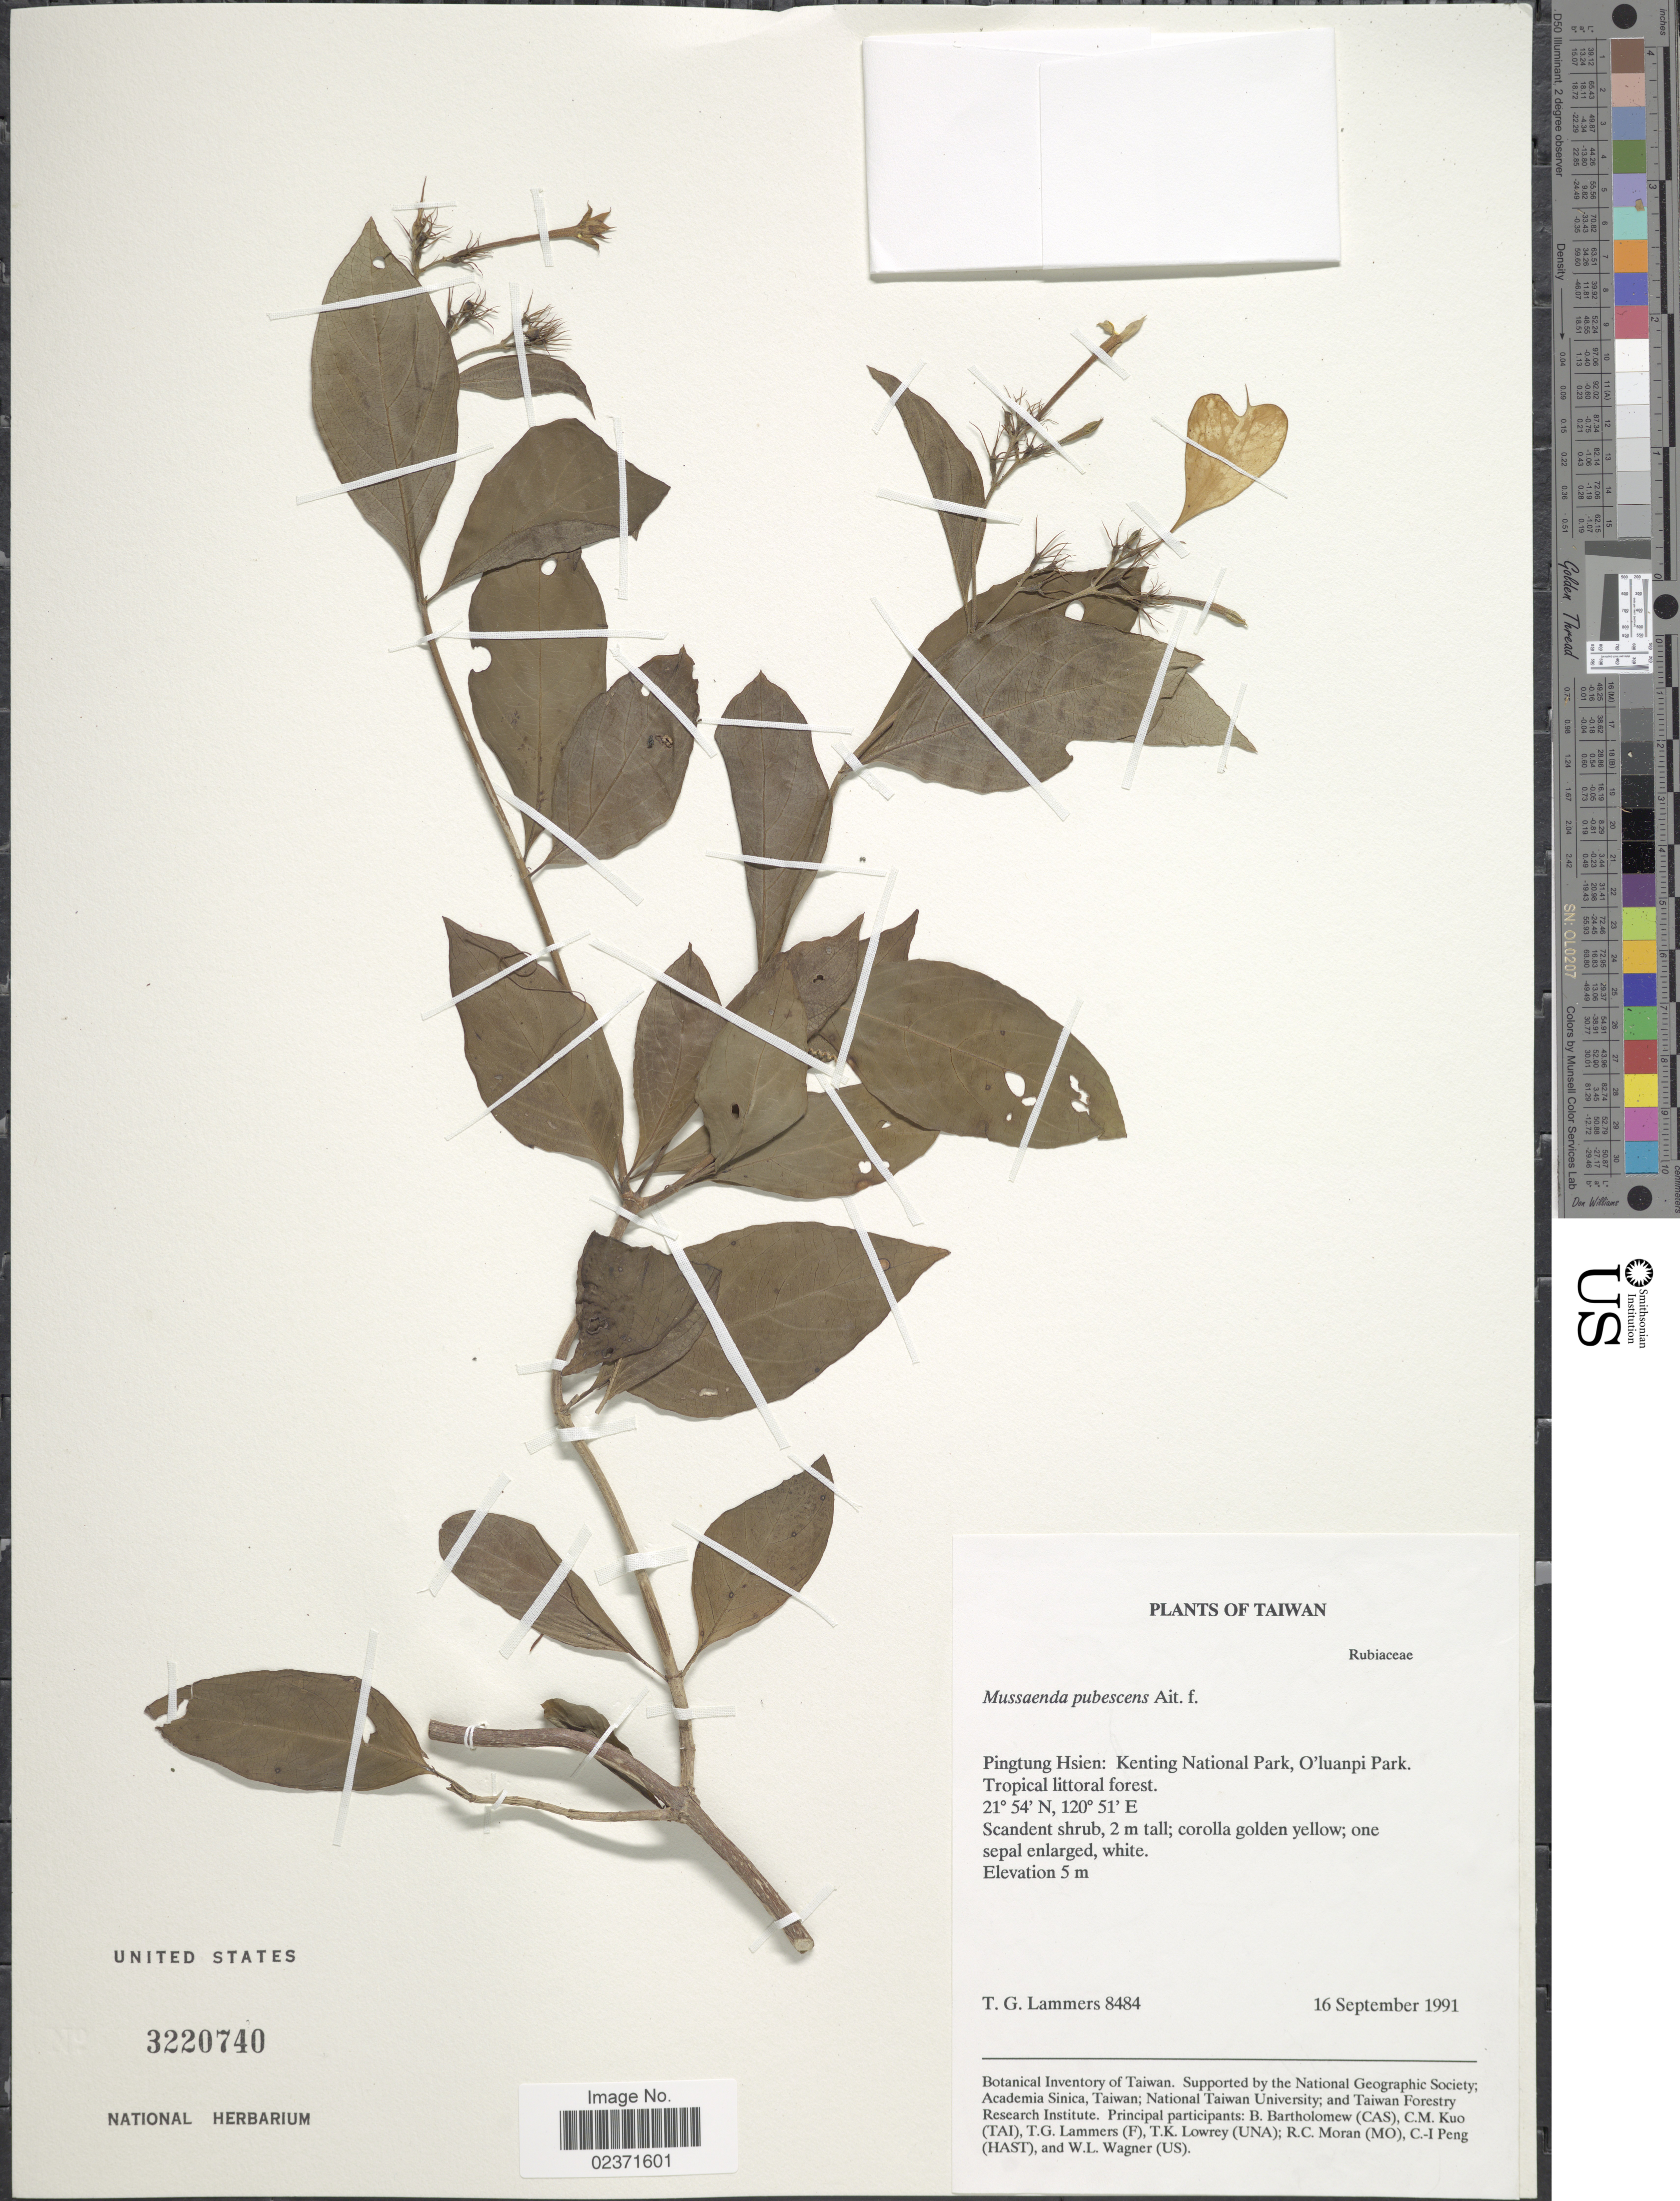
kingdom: Plantae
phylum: Tracheophyta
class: Magnoliopsida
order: Gentianales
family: Rubiaceae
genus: Mussaenda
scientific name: Mussaenda pubescens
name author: W.T. Aiton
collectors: T. Lammers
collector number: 8484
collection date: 1991-09-16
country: Taiwan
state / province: Pingtung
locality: Pingtung Hsien: Kenting National Park, O'luanpi Park. Tropical littoral forest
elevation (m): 5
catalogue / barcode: US 3220740